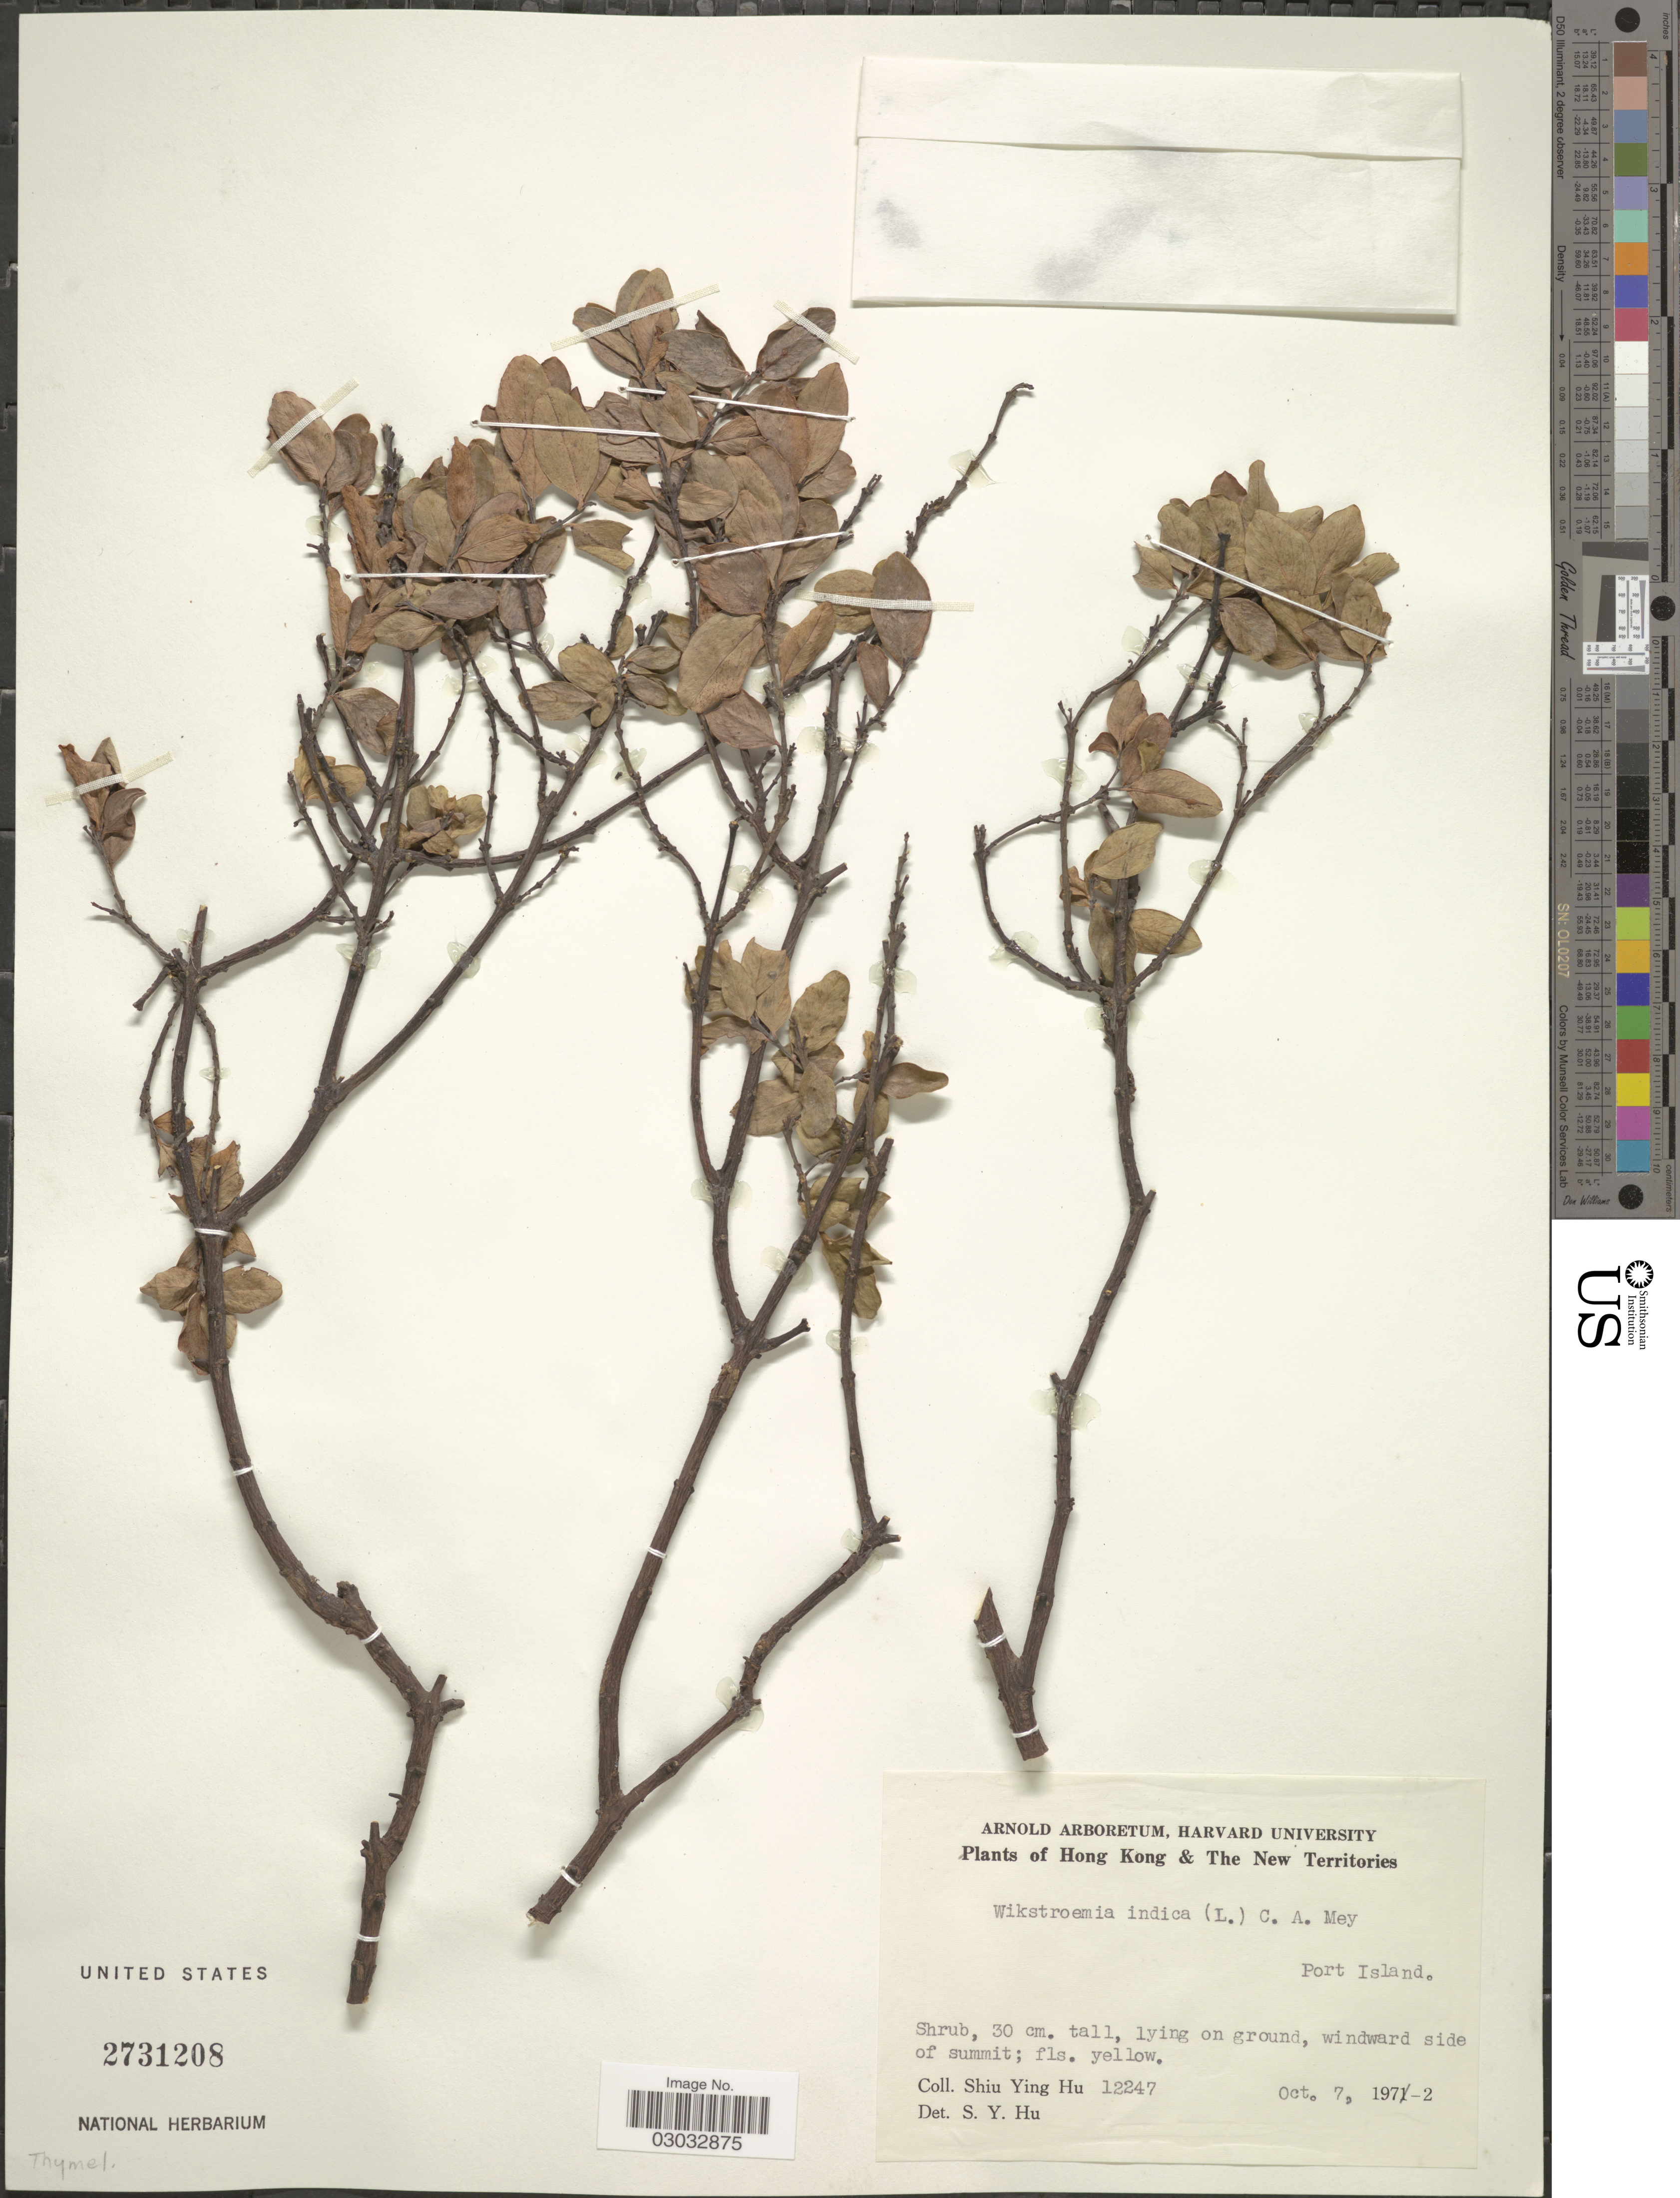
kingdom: Plantae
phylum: Tracheophyta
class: Magnoliopsida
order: Malvales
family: Thymelaeaceae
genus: Wikstroemia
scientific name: Wikstroemia indica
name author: (L.) C.A. Mey.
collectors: S. Y. Hu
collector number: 12247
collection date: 1972-10-07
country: China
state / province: Hong Kong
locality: Hong Kong & The New Territories, Port Island.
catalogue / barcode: US 2731208